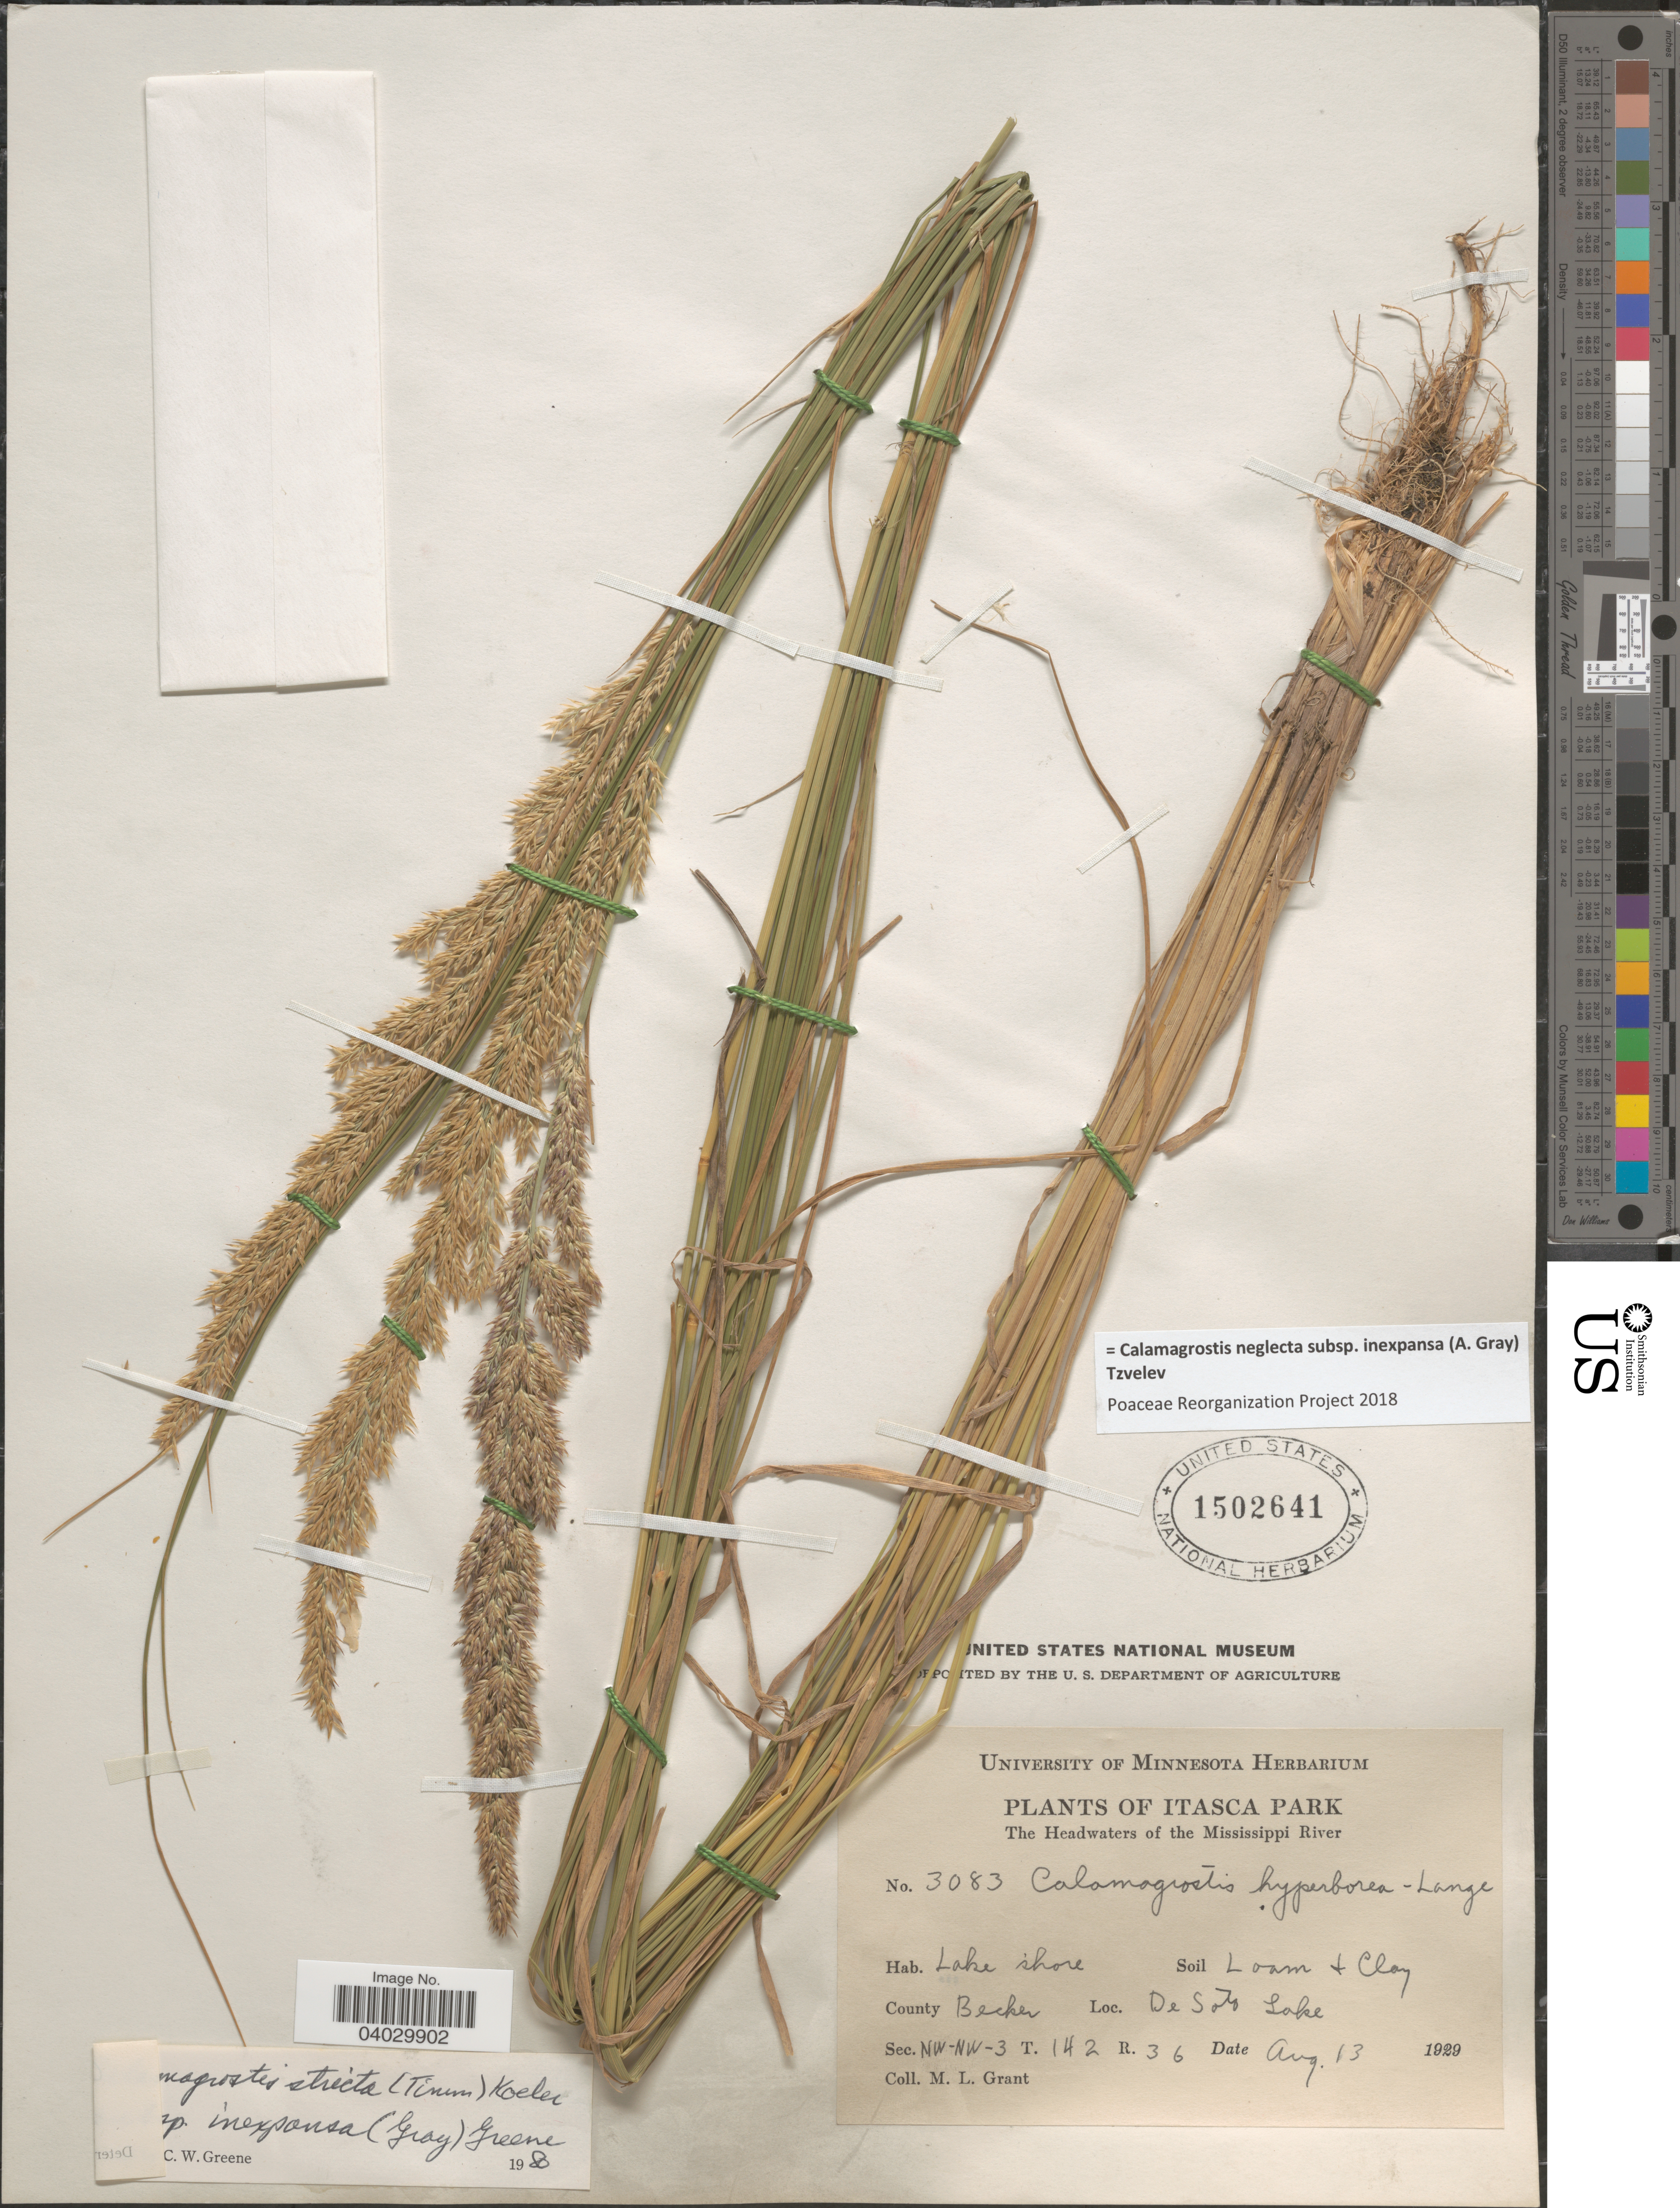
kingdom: Plantae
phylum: Tracheophyta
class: Liliopsida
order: Poales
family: Poaceae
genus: Calamagrostis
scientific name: Calamagrostis neglecta subsp. inexpansa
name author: (A. Gray) Tzvelev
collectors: M. L. Grant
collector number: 3083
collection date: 1929-08-13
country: United States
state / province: Minnesota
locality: Itasca Park. The Headwaters of the Mississippi River. Lake shore. County Becker. De Soto Lake. Sec. NW-NW-3 T. 142 R. 36.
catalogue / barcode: US 1502641